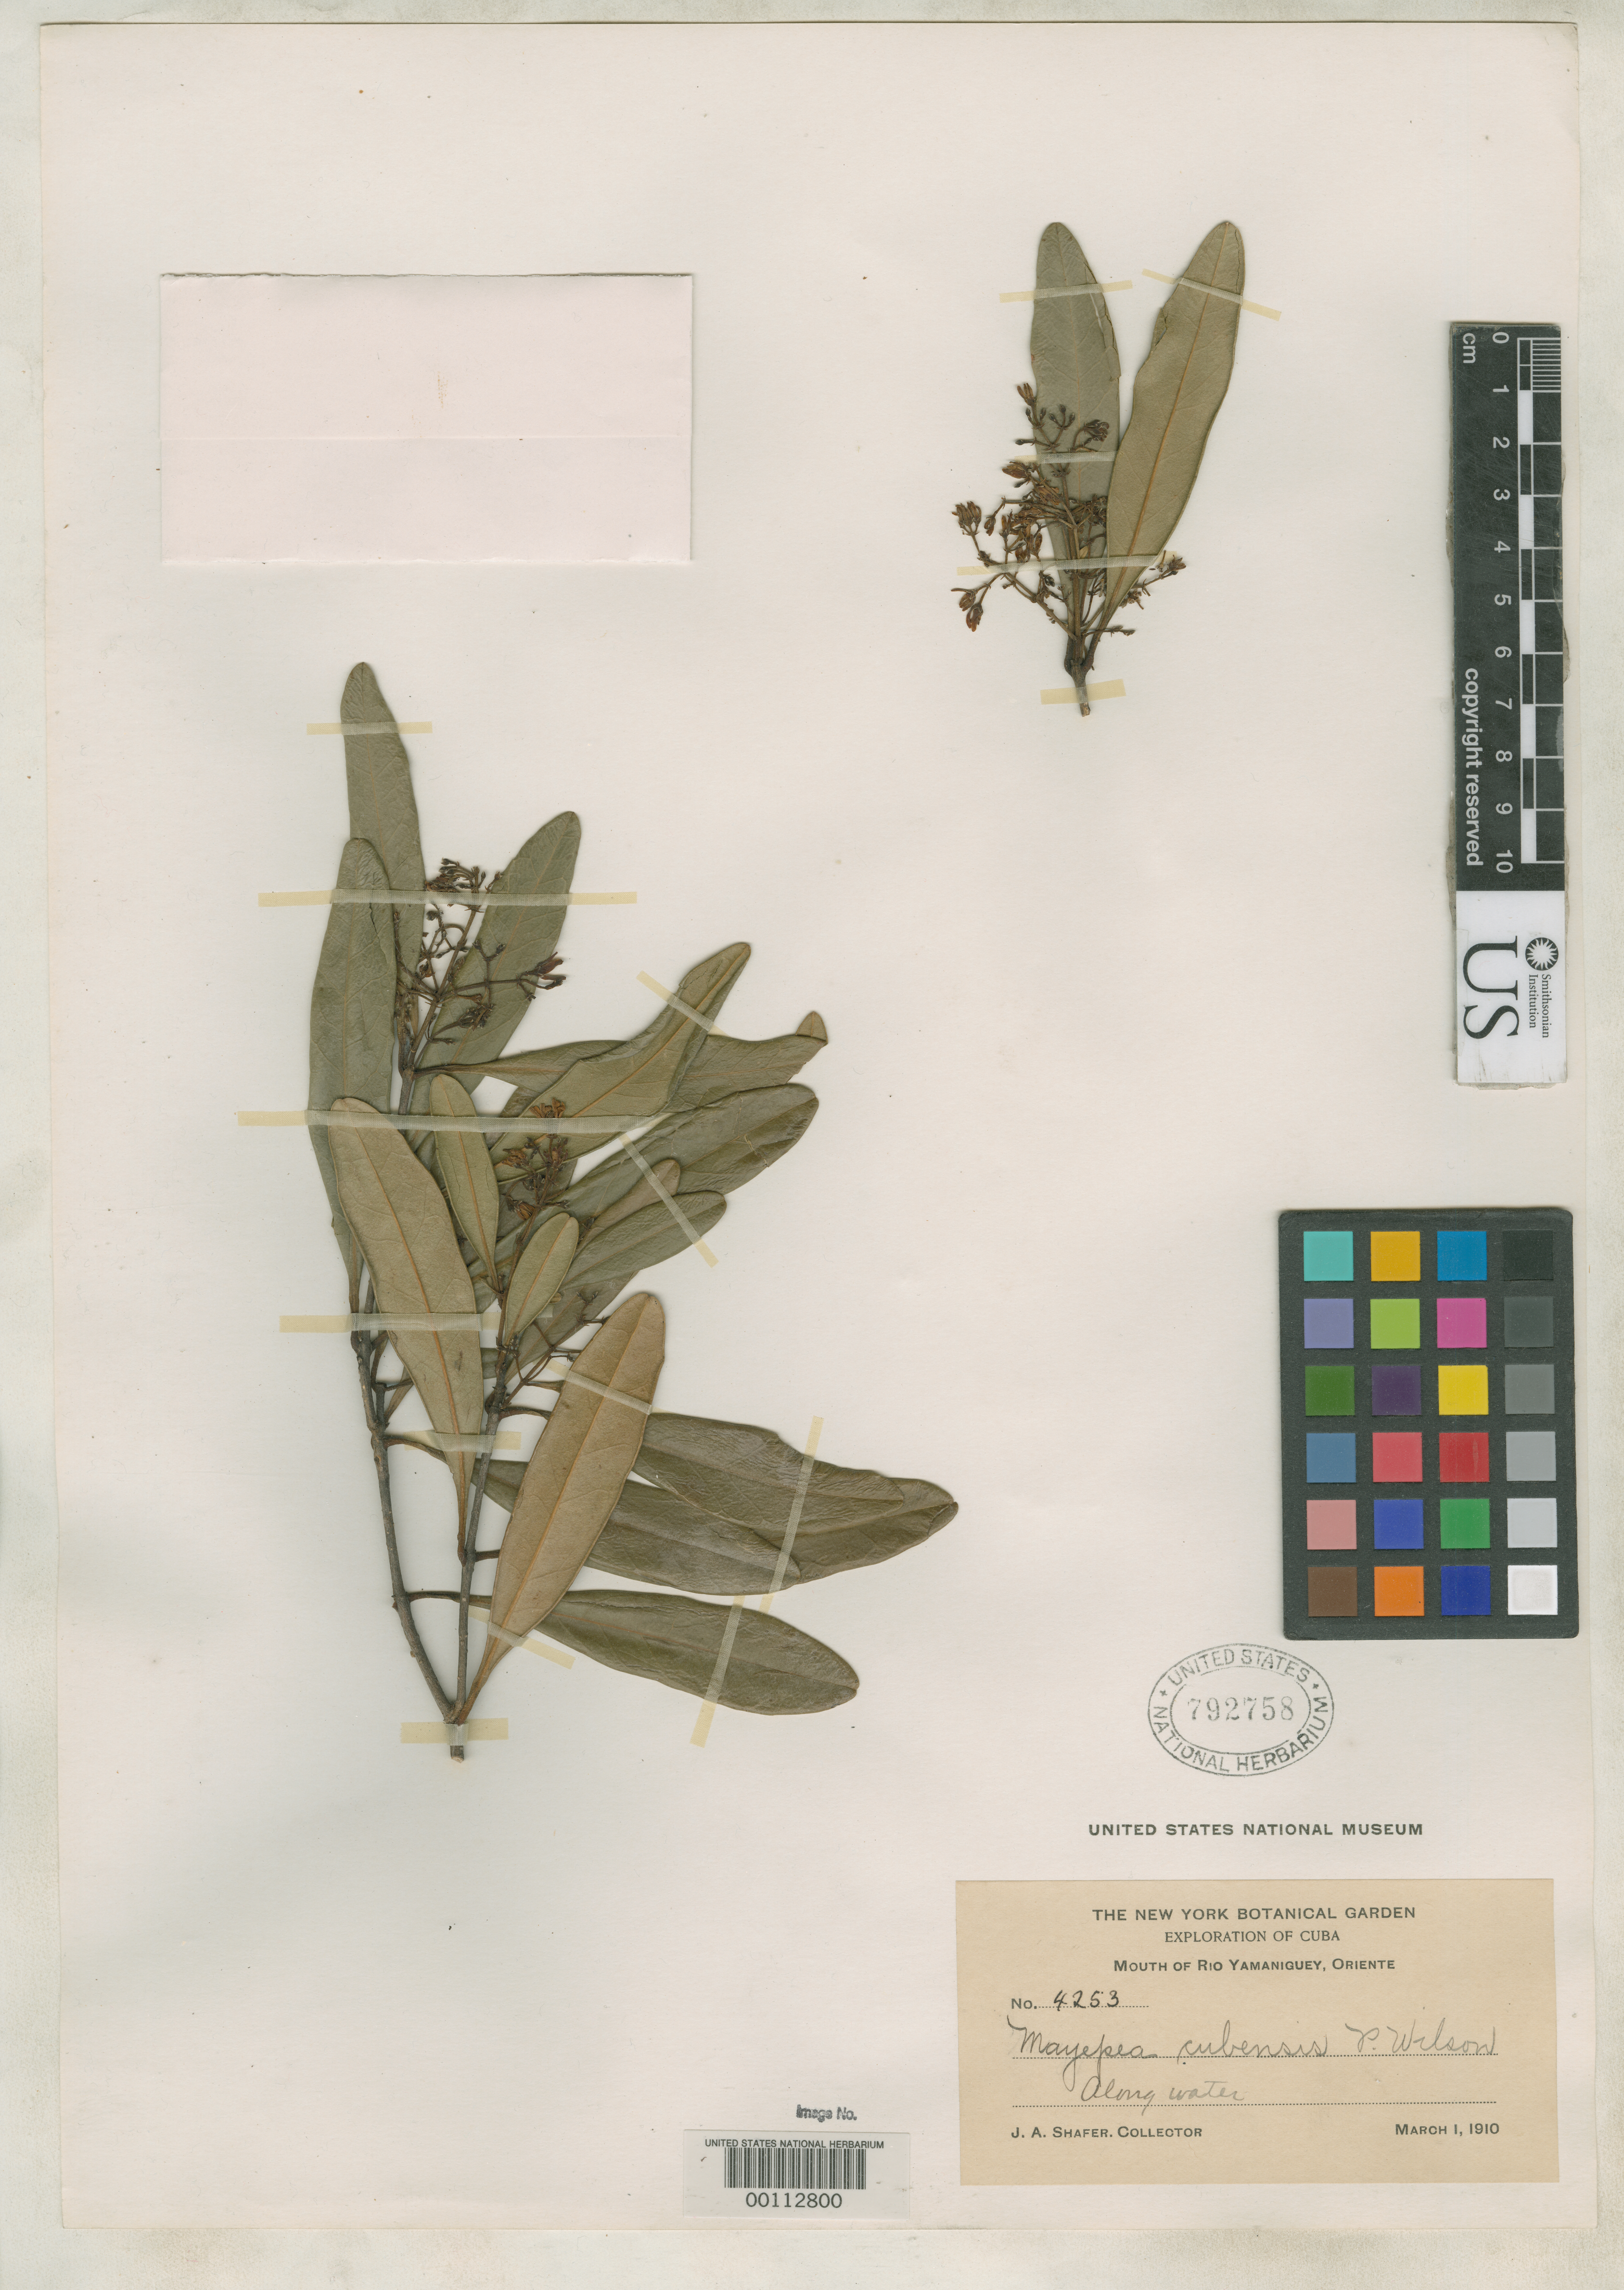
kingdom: Plantae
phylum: Tracheophyta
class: Magnoliopsida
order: Lamiales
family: Oleaceae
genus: Mayepea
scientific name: Mayepea cubensis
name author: P. Wilson ex Britton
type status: Isotype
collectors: J. A. Shafer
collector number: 4253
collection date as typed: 01 Mar 1910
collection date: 1910-03-01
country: Cuba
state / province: Oriente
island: Greater Antilles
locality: Mouth of Rio Yamaniguey.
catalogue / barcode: US 792758